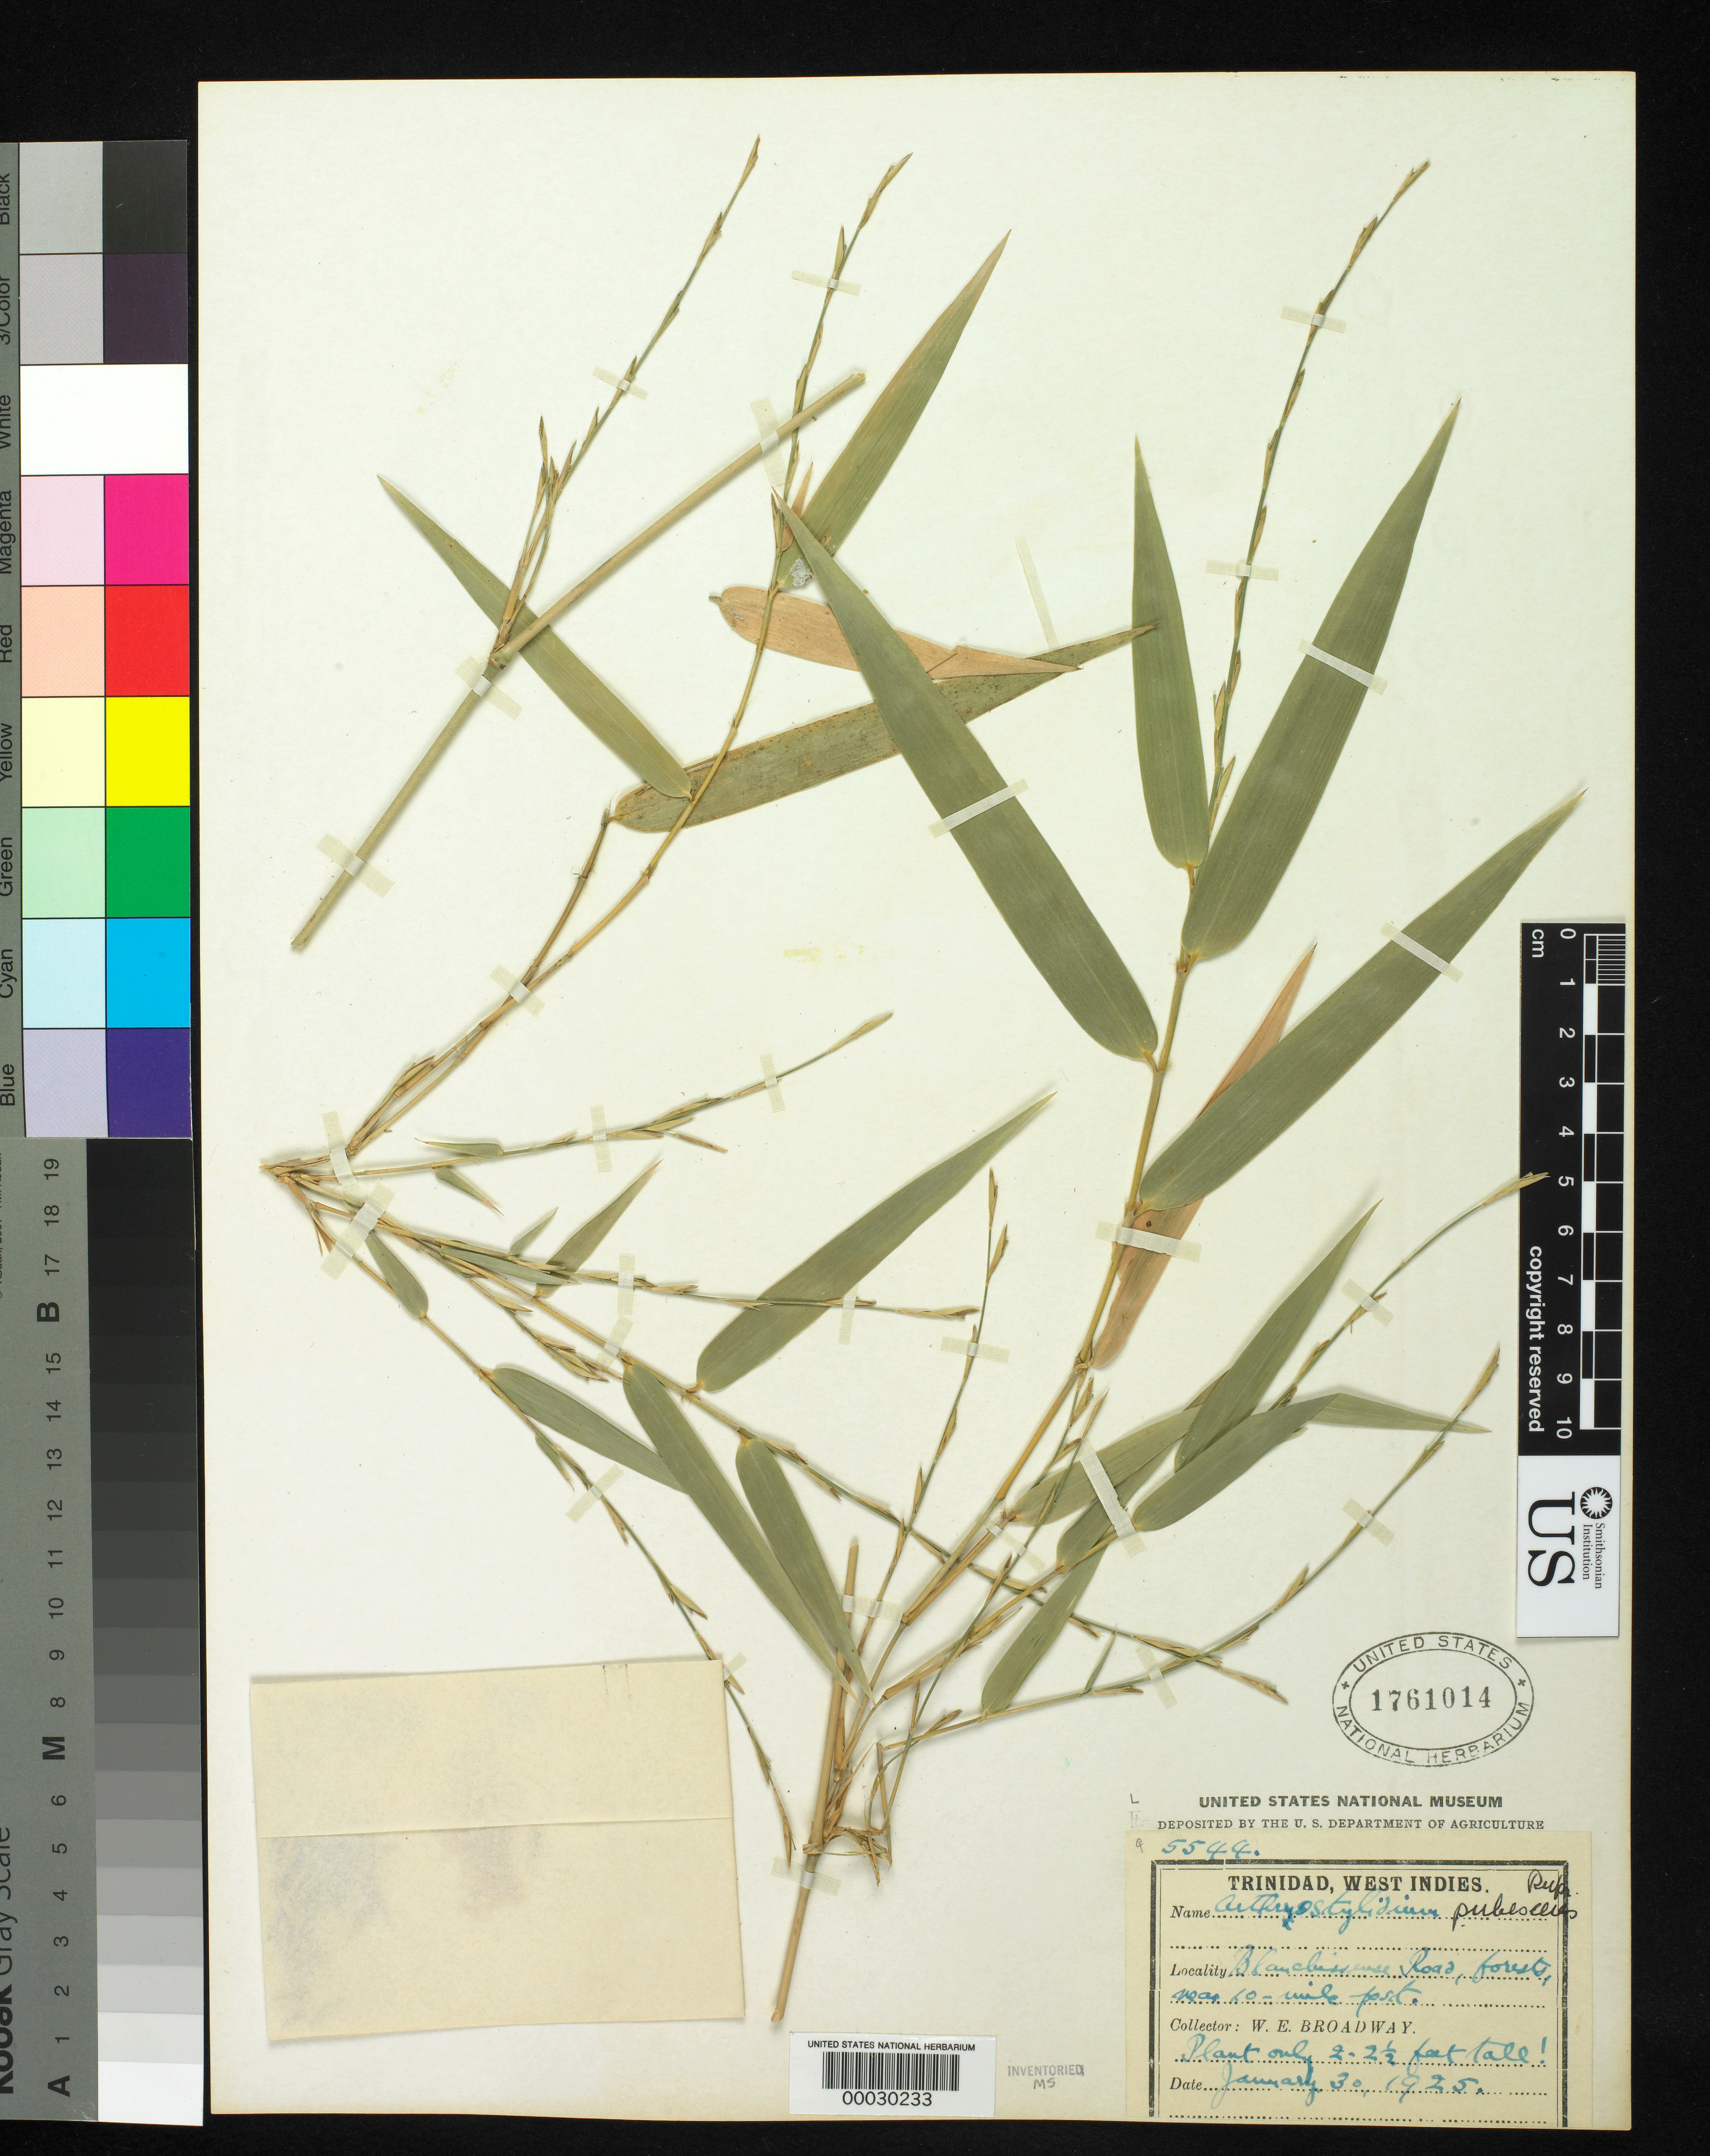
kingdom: Plantae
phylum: Tracheophyta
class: Liliopsida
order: Poales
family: Poaceae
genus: Arthrostylidium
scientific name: Arthrostylidium pubescens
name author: Rupr.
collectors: W. E. Broadway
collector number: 5544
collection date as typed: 30 Jan 1925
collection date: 1925-01-30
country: Trinidad and Tobago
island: Trinidad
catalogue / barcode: US 1761014